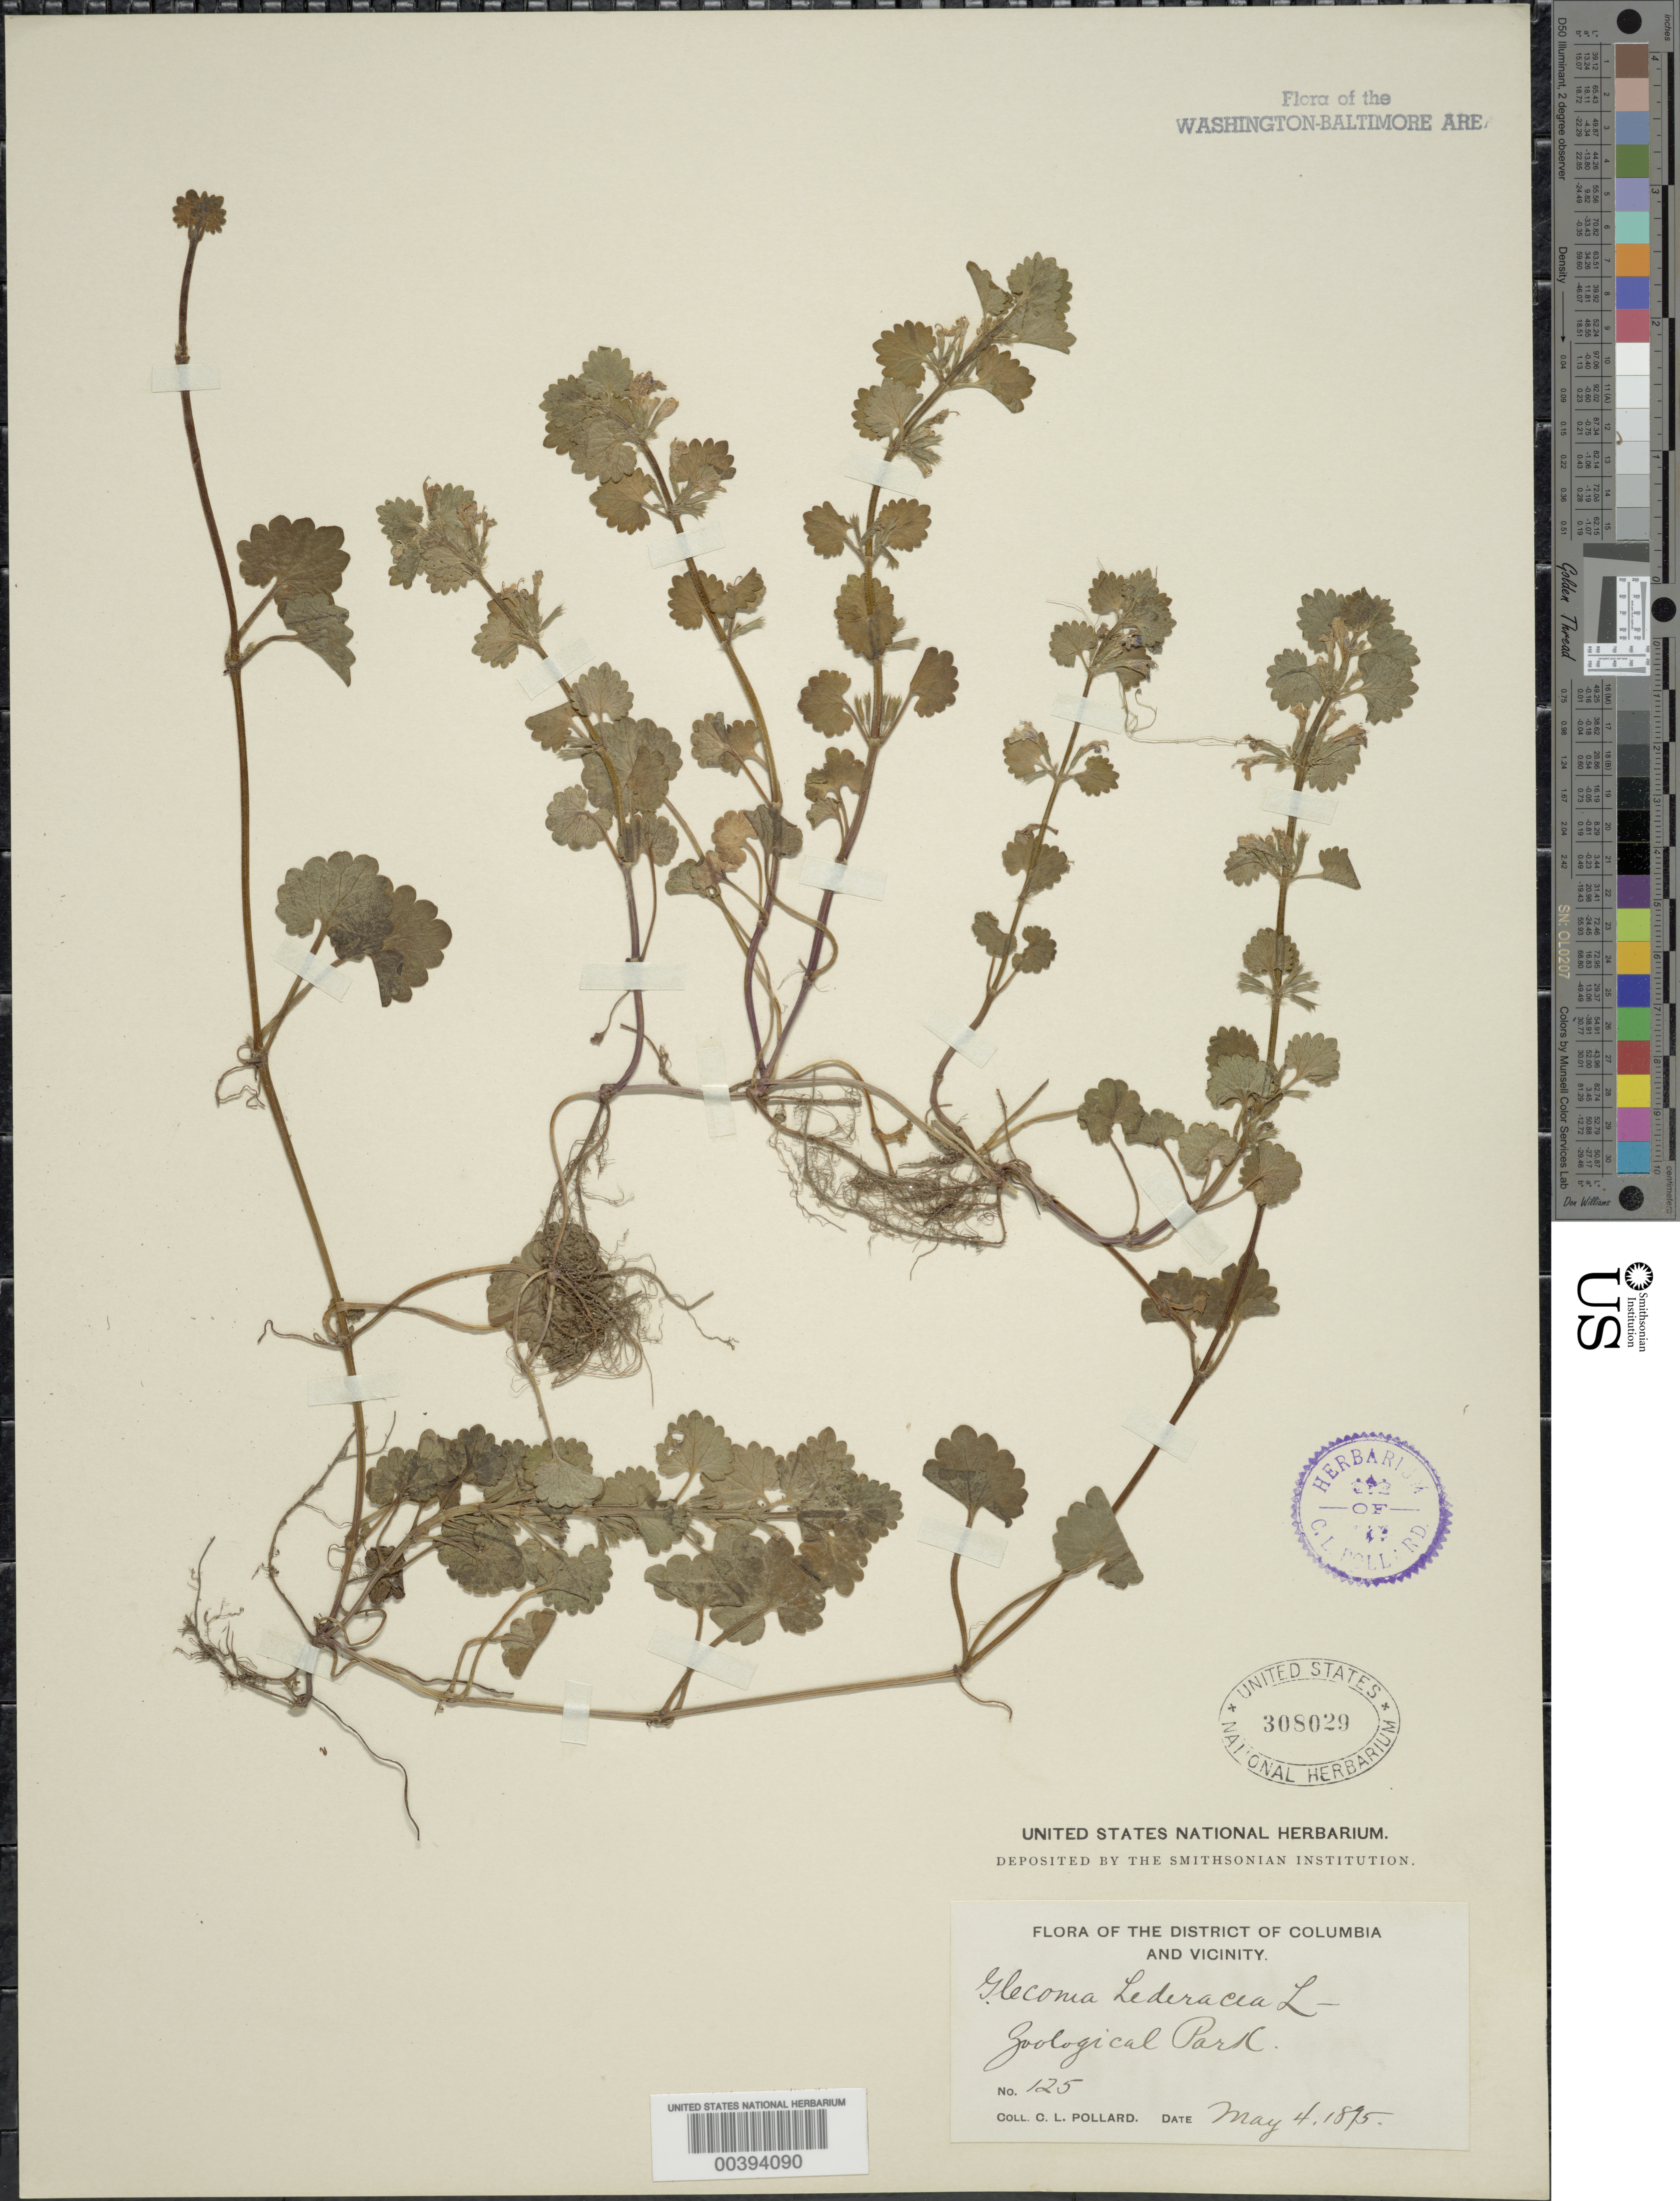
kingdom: Plantae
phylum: Tracheophyta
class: Magnoliopsida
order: Lamiales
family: Lamiaceae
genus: Glechoma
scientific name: Glechoma hederacea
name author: L.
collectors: C. L. Pollard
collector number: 125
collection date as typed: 04 May 1875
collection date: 1875-05-04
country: United States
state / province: District of Columbia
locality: Zoological Park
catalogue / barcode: US 308029